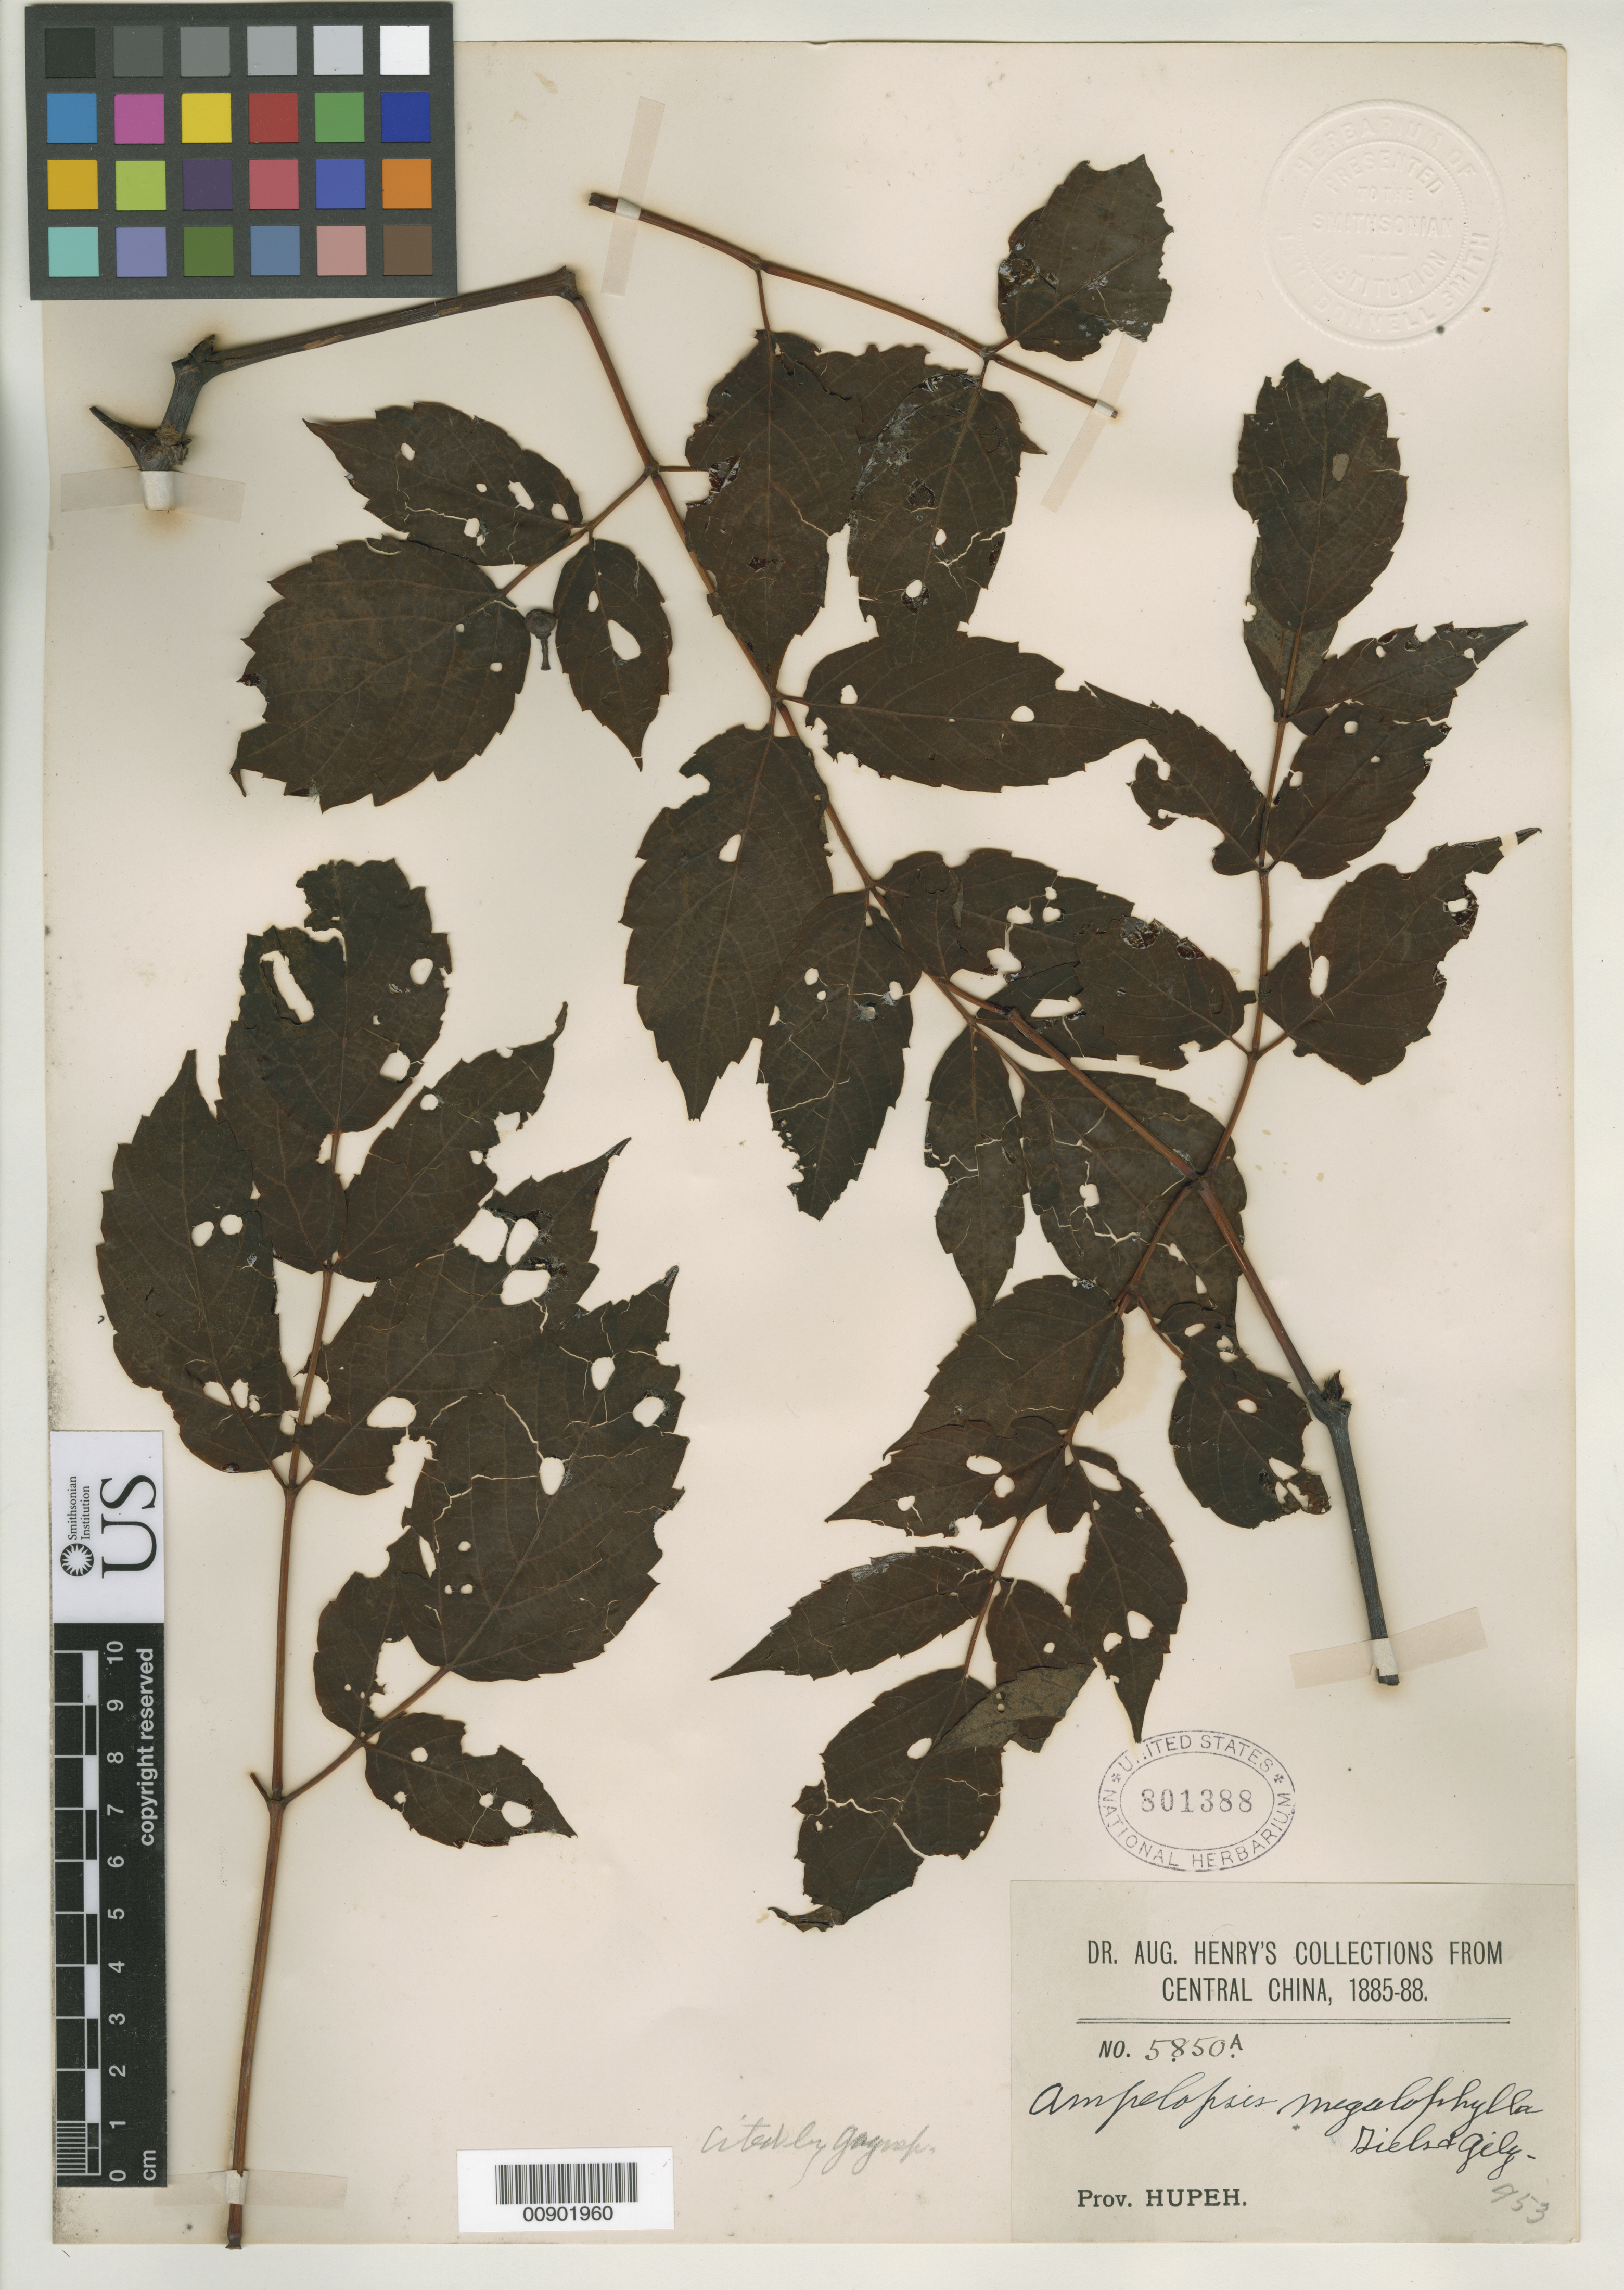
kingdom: Plantae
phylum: Tracheophyta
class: Magnoliopsida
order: Vitales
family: Vitaceae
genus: Ampelopsis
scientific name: Ampelopsis megalophylla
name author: Diels & Gilg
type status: Isosyntype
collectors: A. Henry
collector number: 5850 A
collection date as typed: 1885 to 1888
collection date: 1885/1888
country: China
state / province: Hubei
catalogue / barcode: US 801388